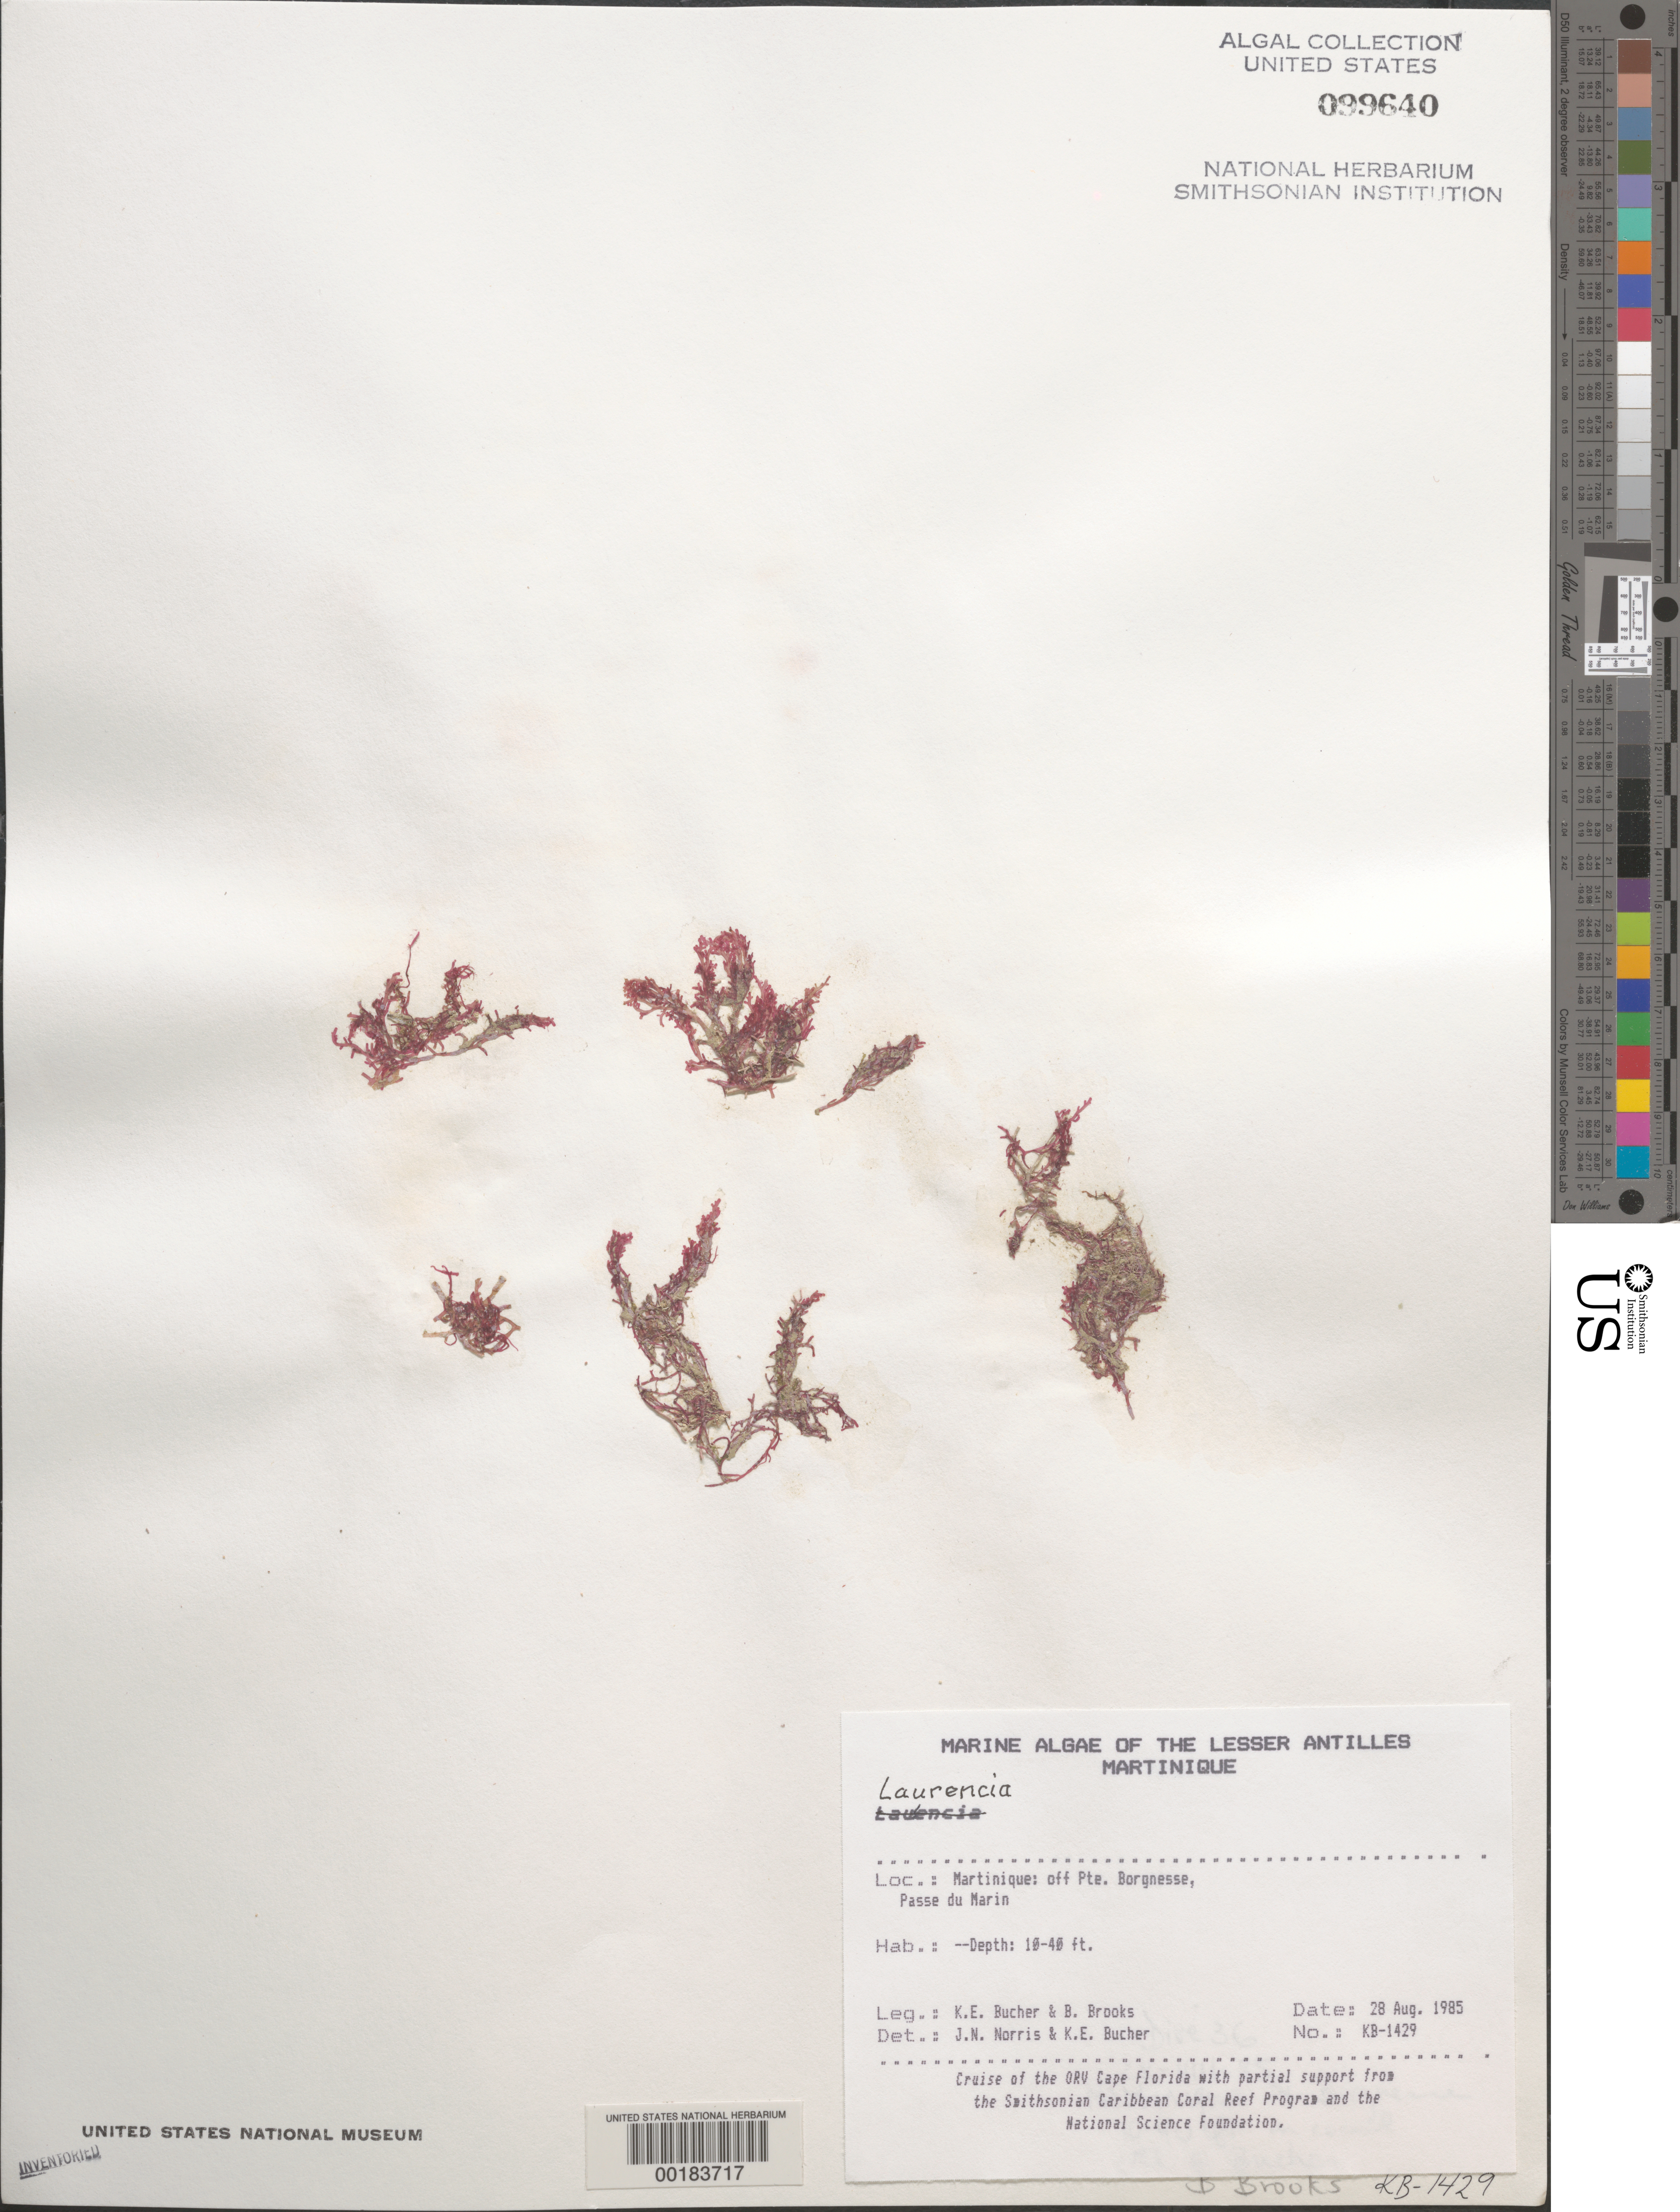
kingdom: Plantae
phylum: Rhodophyta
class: Florideophyceae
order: Ceramiales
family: Rhodomelaceae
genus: Laurencia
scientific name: Laurencia sp.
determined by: Norris, J. N.; Bucher, K. E.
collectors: K. E. Bucher & B. Brooks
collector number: Kb-1429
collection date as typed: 28 Aug 1985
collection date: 1985-08-28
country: Martinique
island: Martinique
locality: Passe du Marin, off Pointe Borgnesse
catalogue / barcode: US 99640